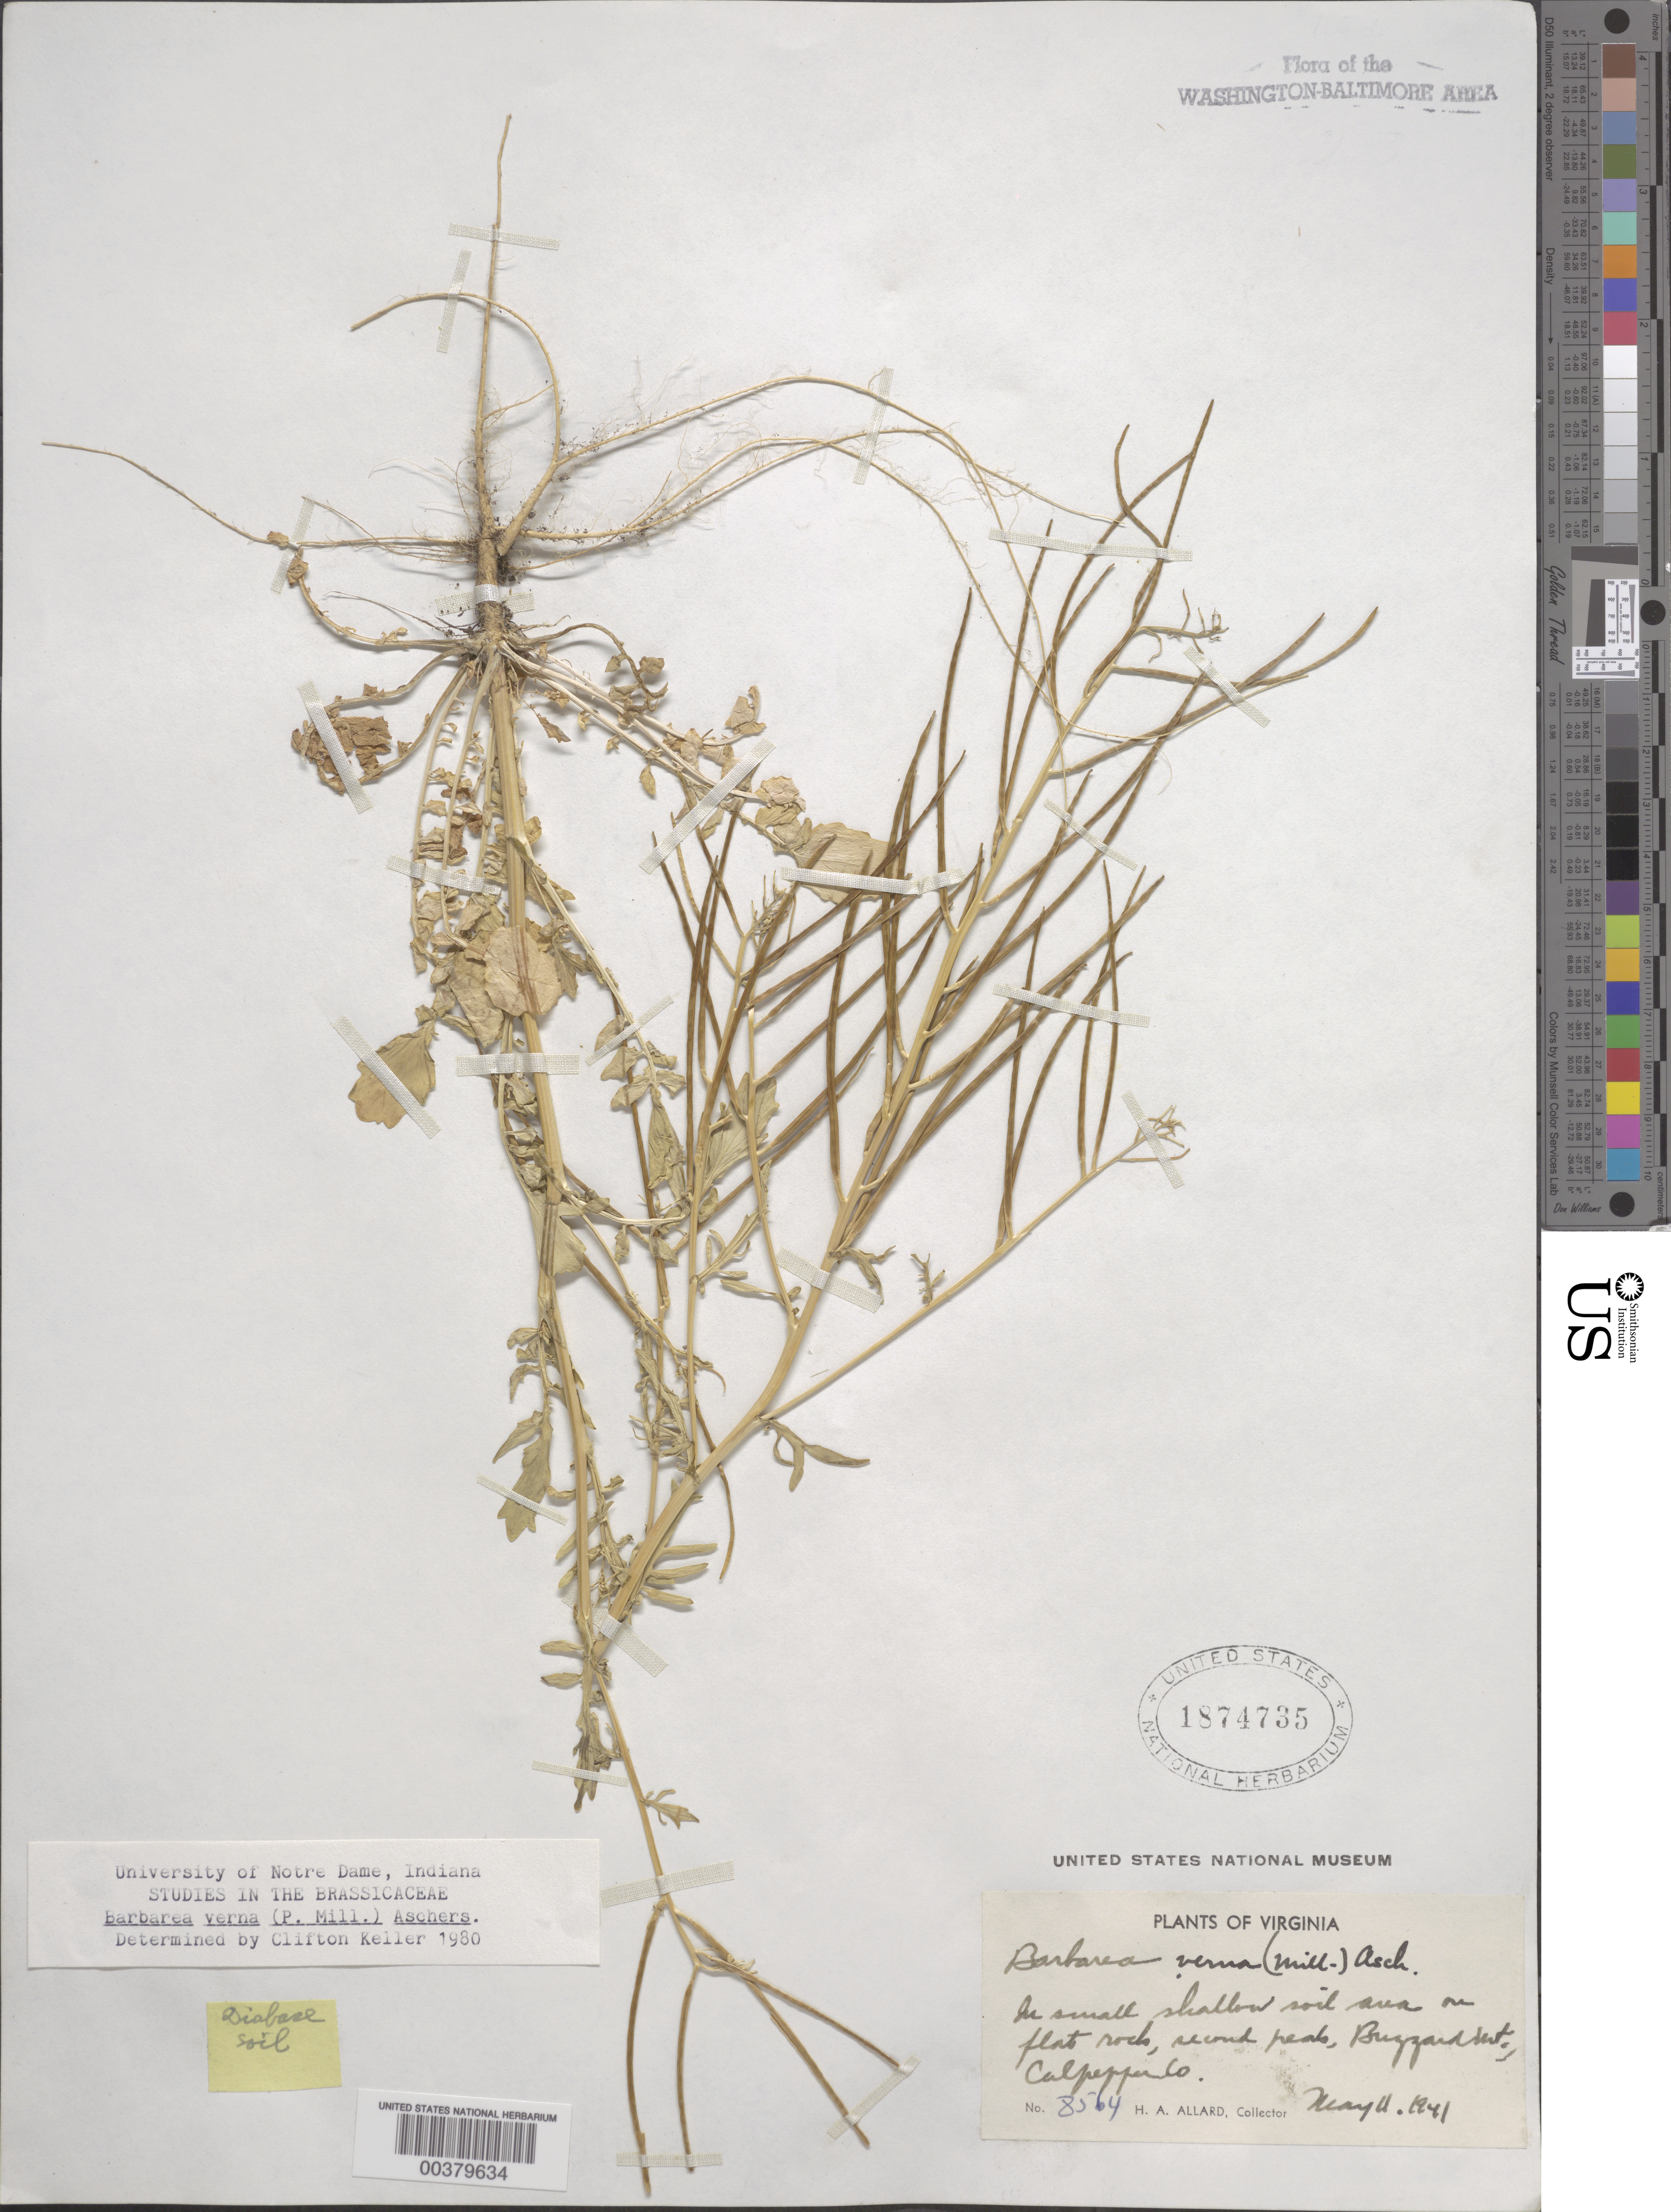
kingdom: Plantae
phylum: Tracheophyta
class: Magnoliopsida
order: Brassicales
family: Brassicaceae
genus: Barbarea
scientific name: Barbarea verna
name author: (Mill.) Asch.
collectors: H. A. Allard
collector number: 8564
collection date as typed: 11 May 1941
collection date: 1941-05-11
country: United States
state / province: Virginia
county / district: Culpeper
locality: Buzzard Mountain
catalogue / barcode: US 1874735